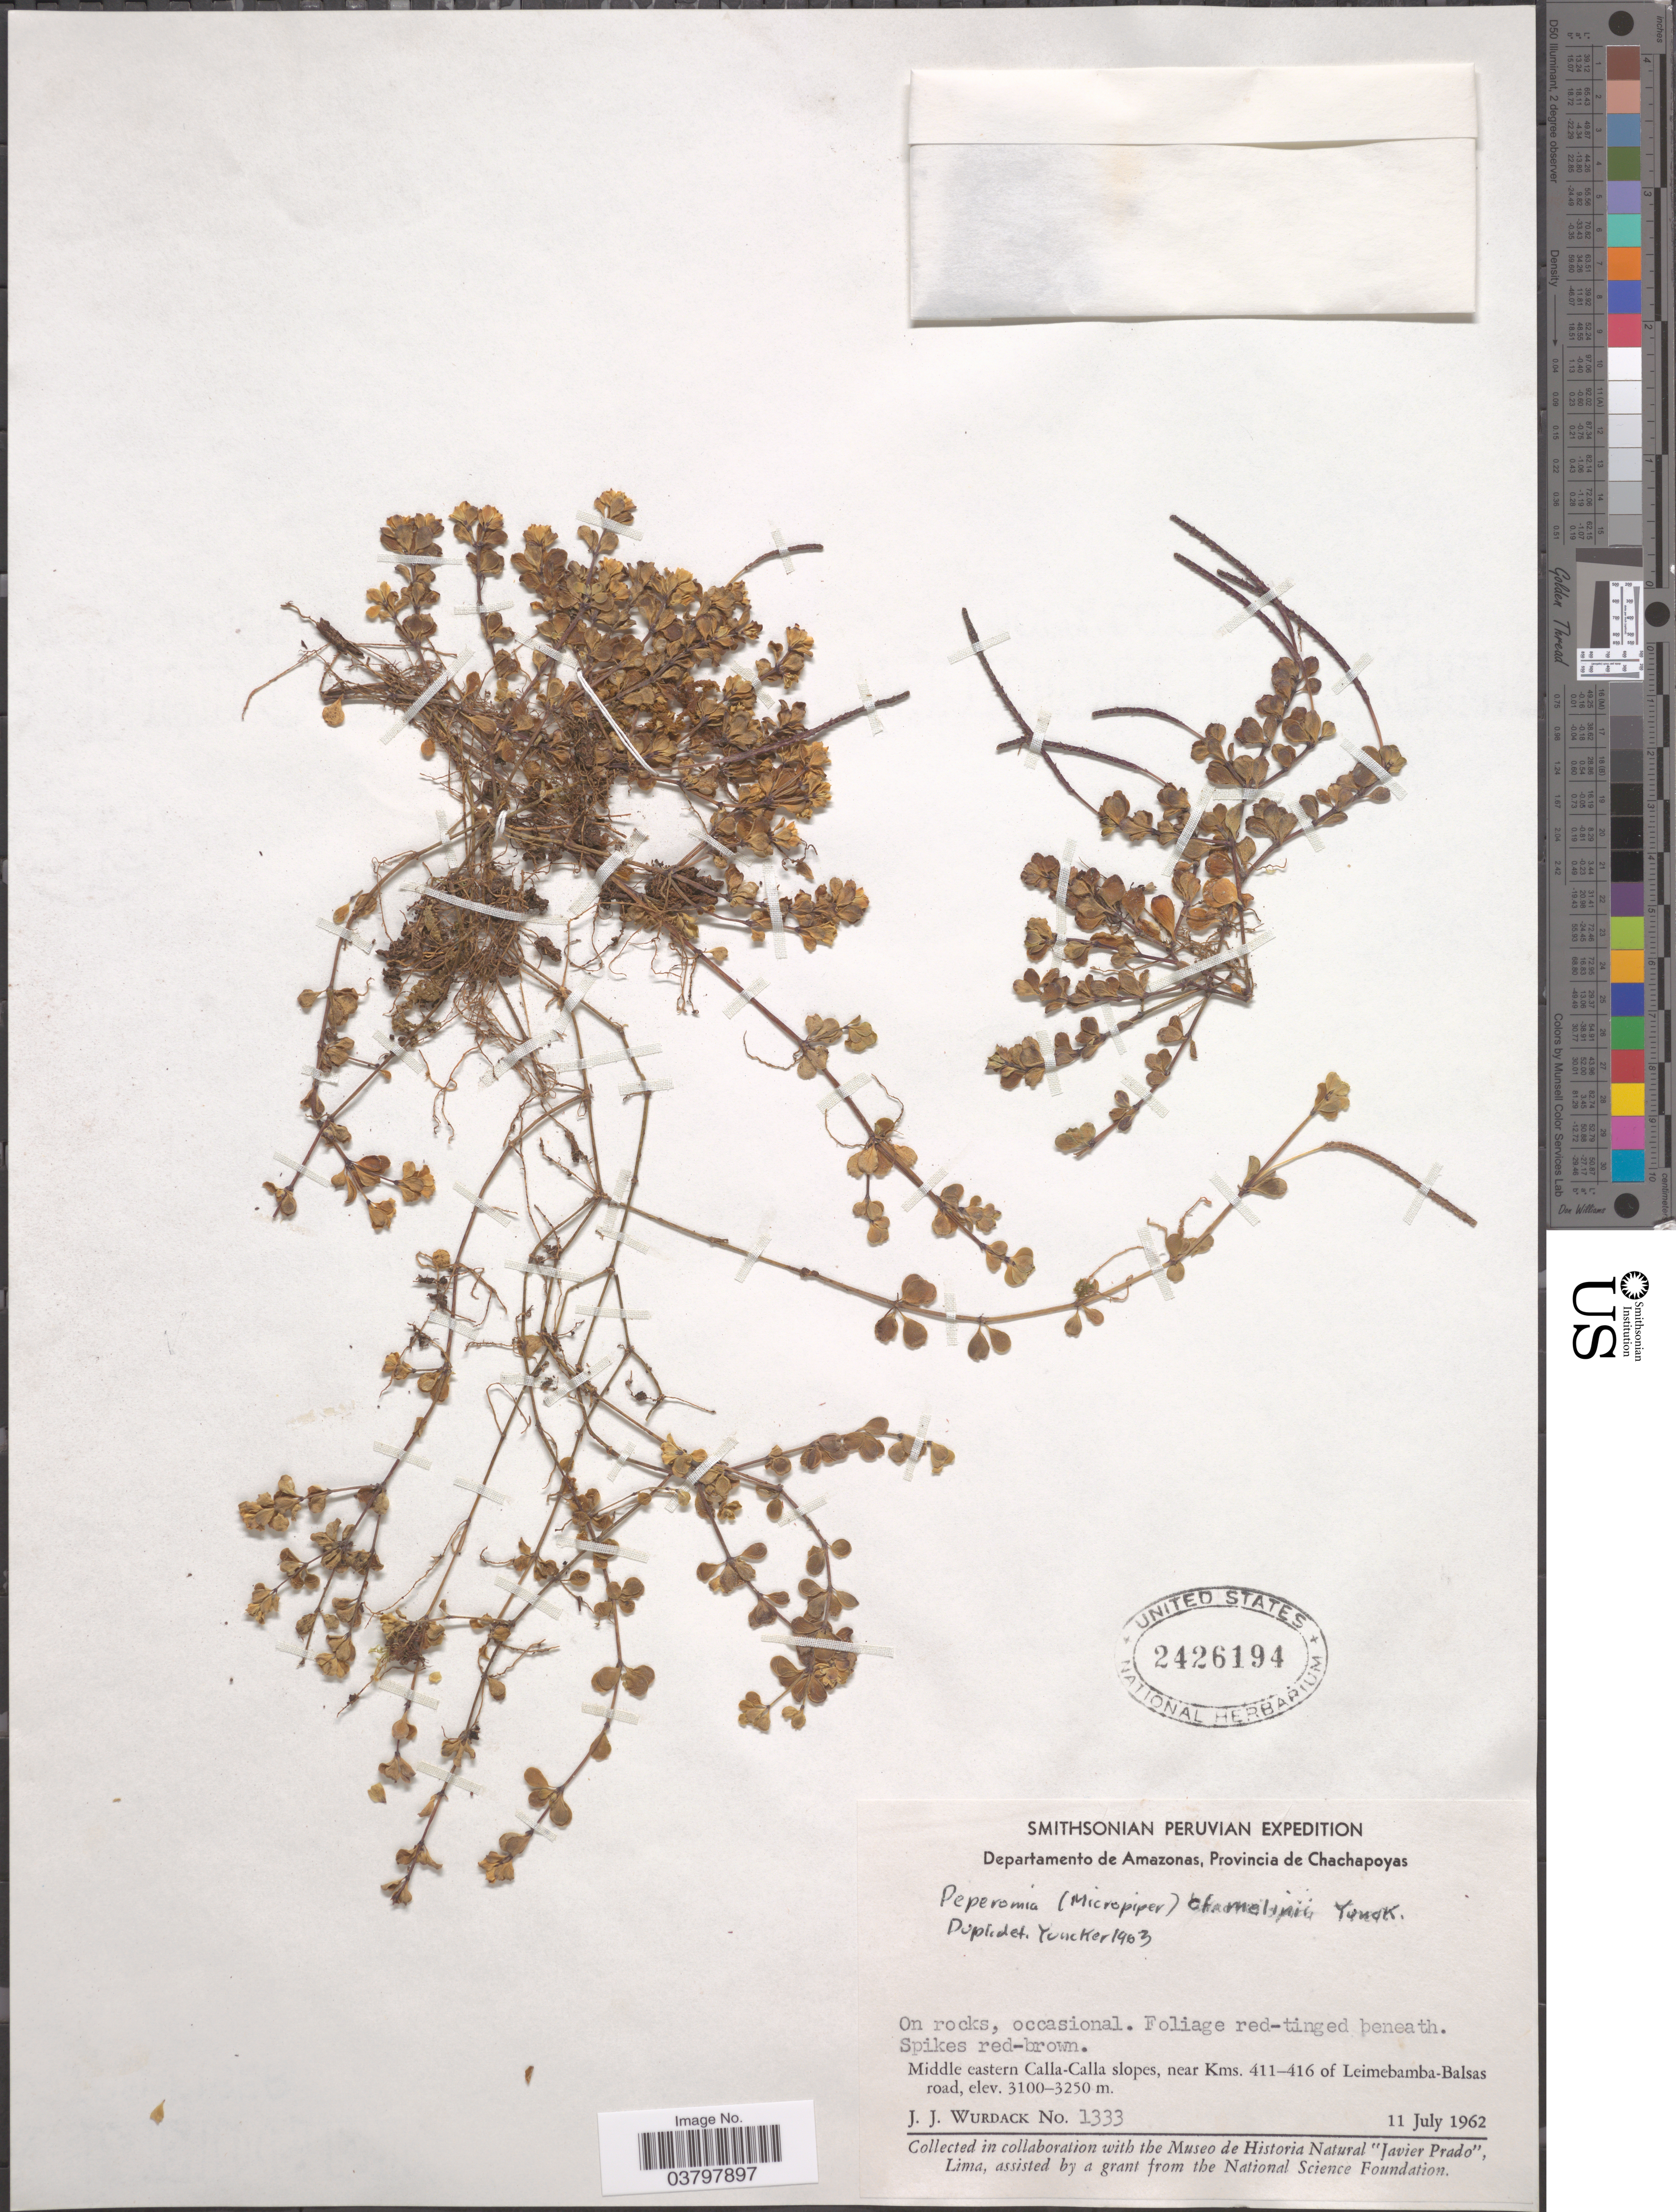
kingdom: Plantae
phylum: Tracheophyta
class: Magnoliopsida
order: Piperales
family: Piperaceae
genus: Peperomia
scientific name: Peperomia melinii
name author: Yunck.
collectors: J. J. Wurdack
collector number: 1333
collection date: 1962-07-11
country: Peru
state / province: Amazonas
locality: Departamento de Amazonas, Provincia de Chachapoyas. Middle eastern Calla-Calla slopes, near Kms. 411-416 of Leimebamba-Balsas road.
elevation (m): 3100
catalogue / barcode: US 2426194